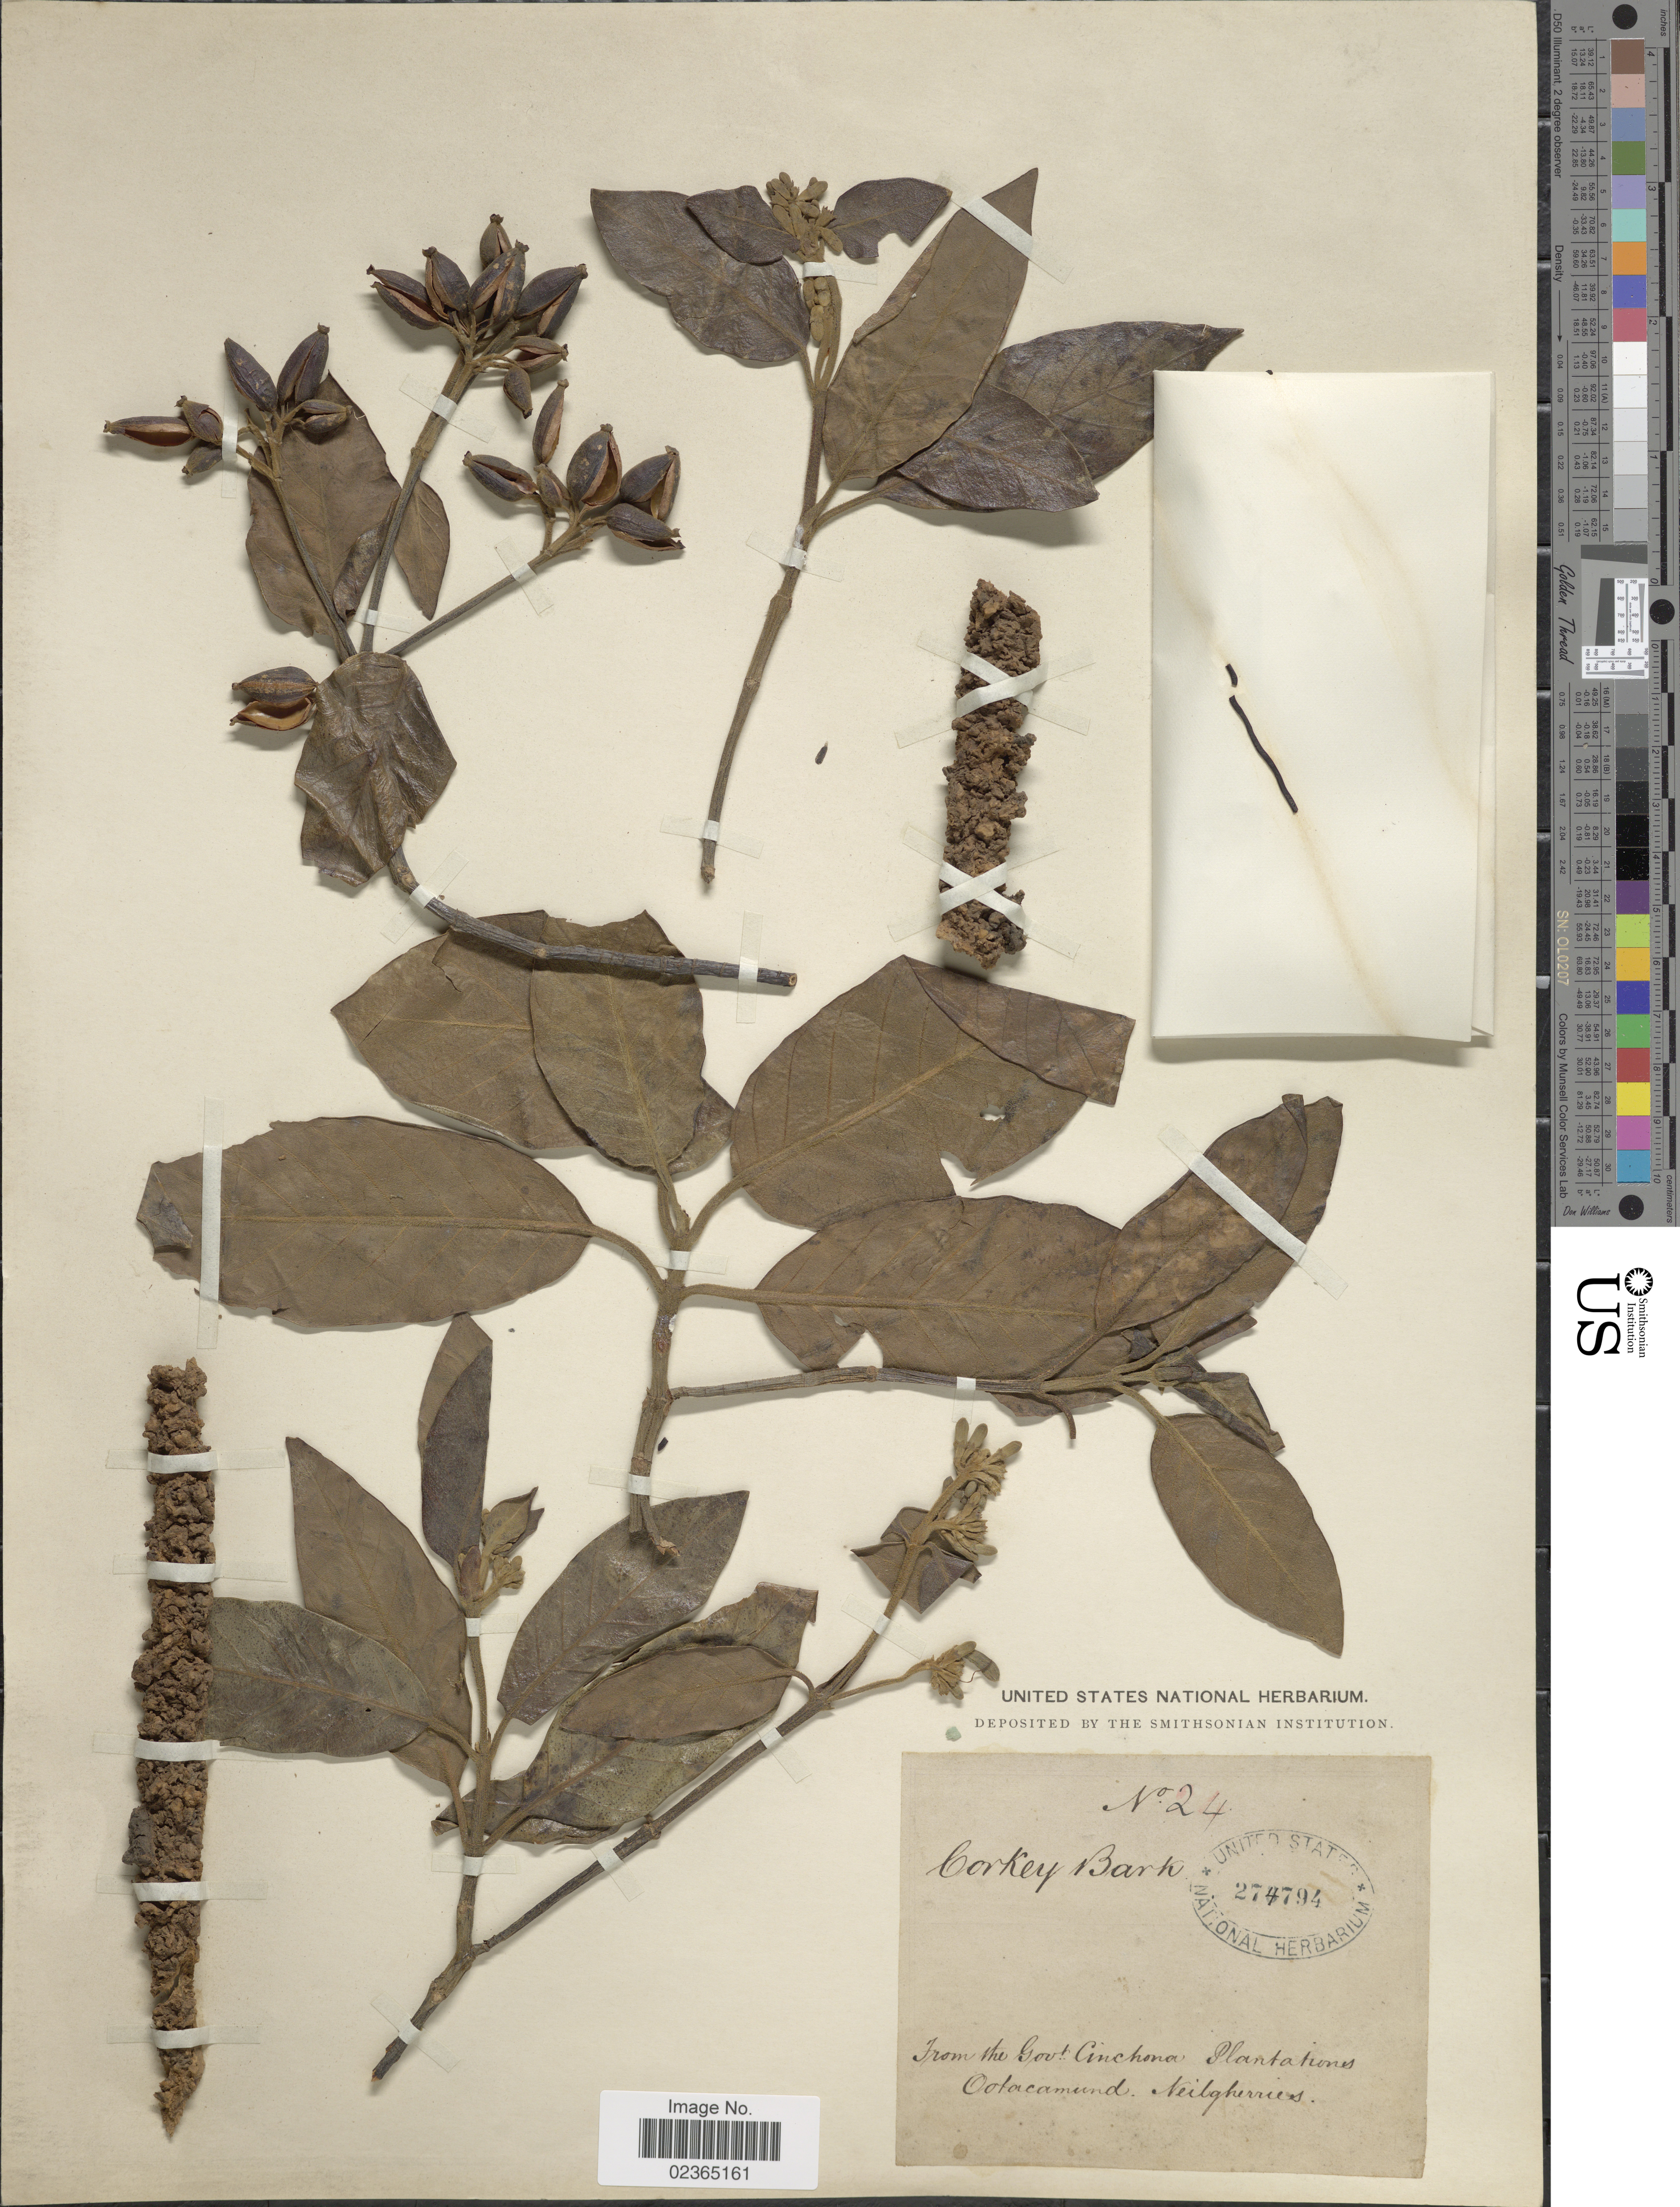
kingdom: Plantae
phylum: Tracheophyta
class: Magnoliopsida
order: Gentianales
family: Rubiaceae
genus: Cinchona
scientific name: Cinchona sp.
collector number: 24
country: India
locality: Govt. Cinchona Plantations Ootacamund Neilgherries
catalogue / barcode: US 274794